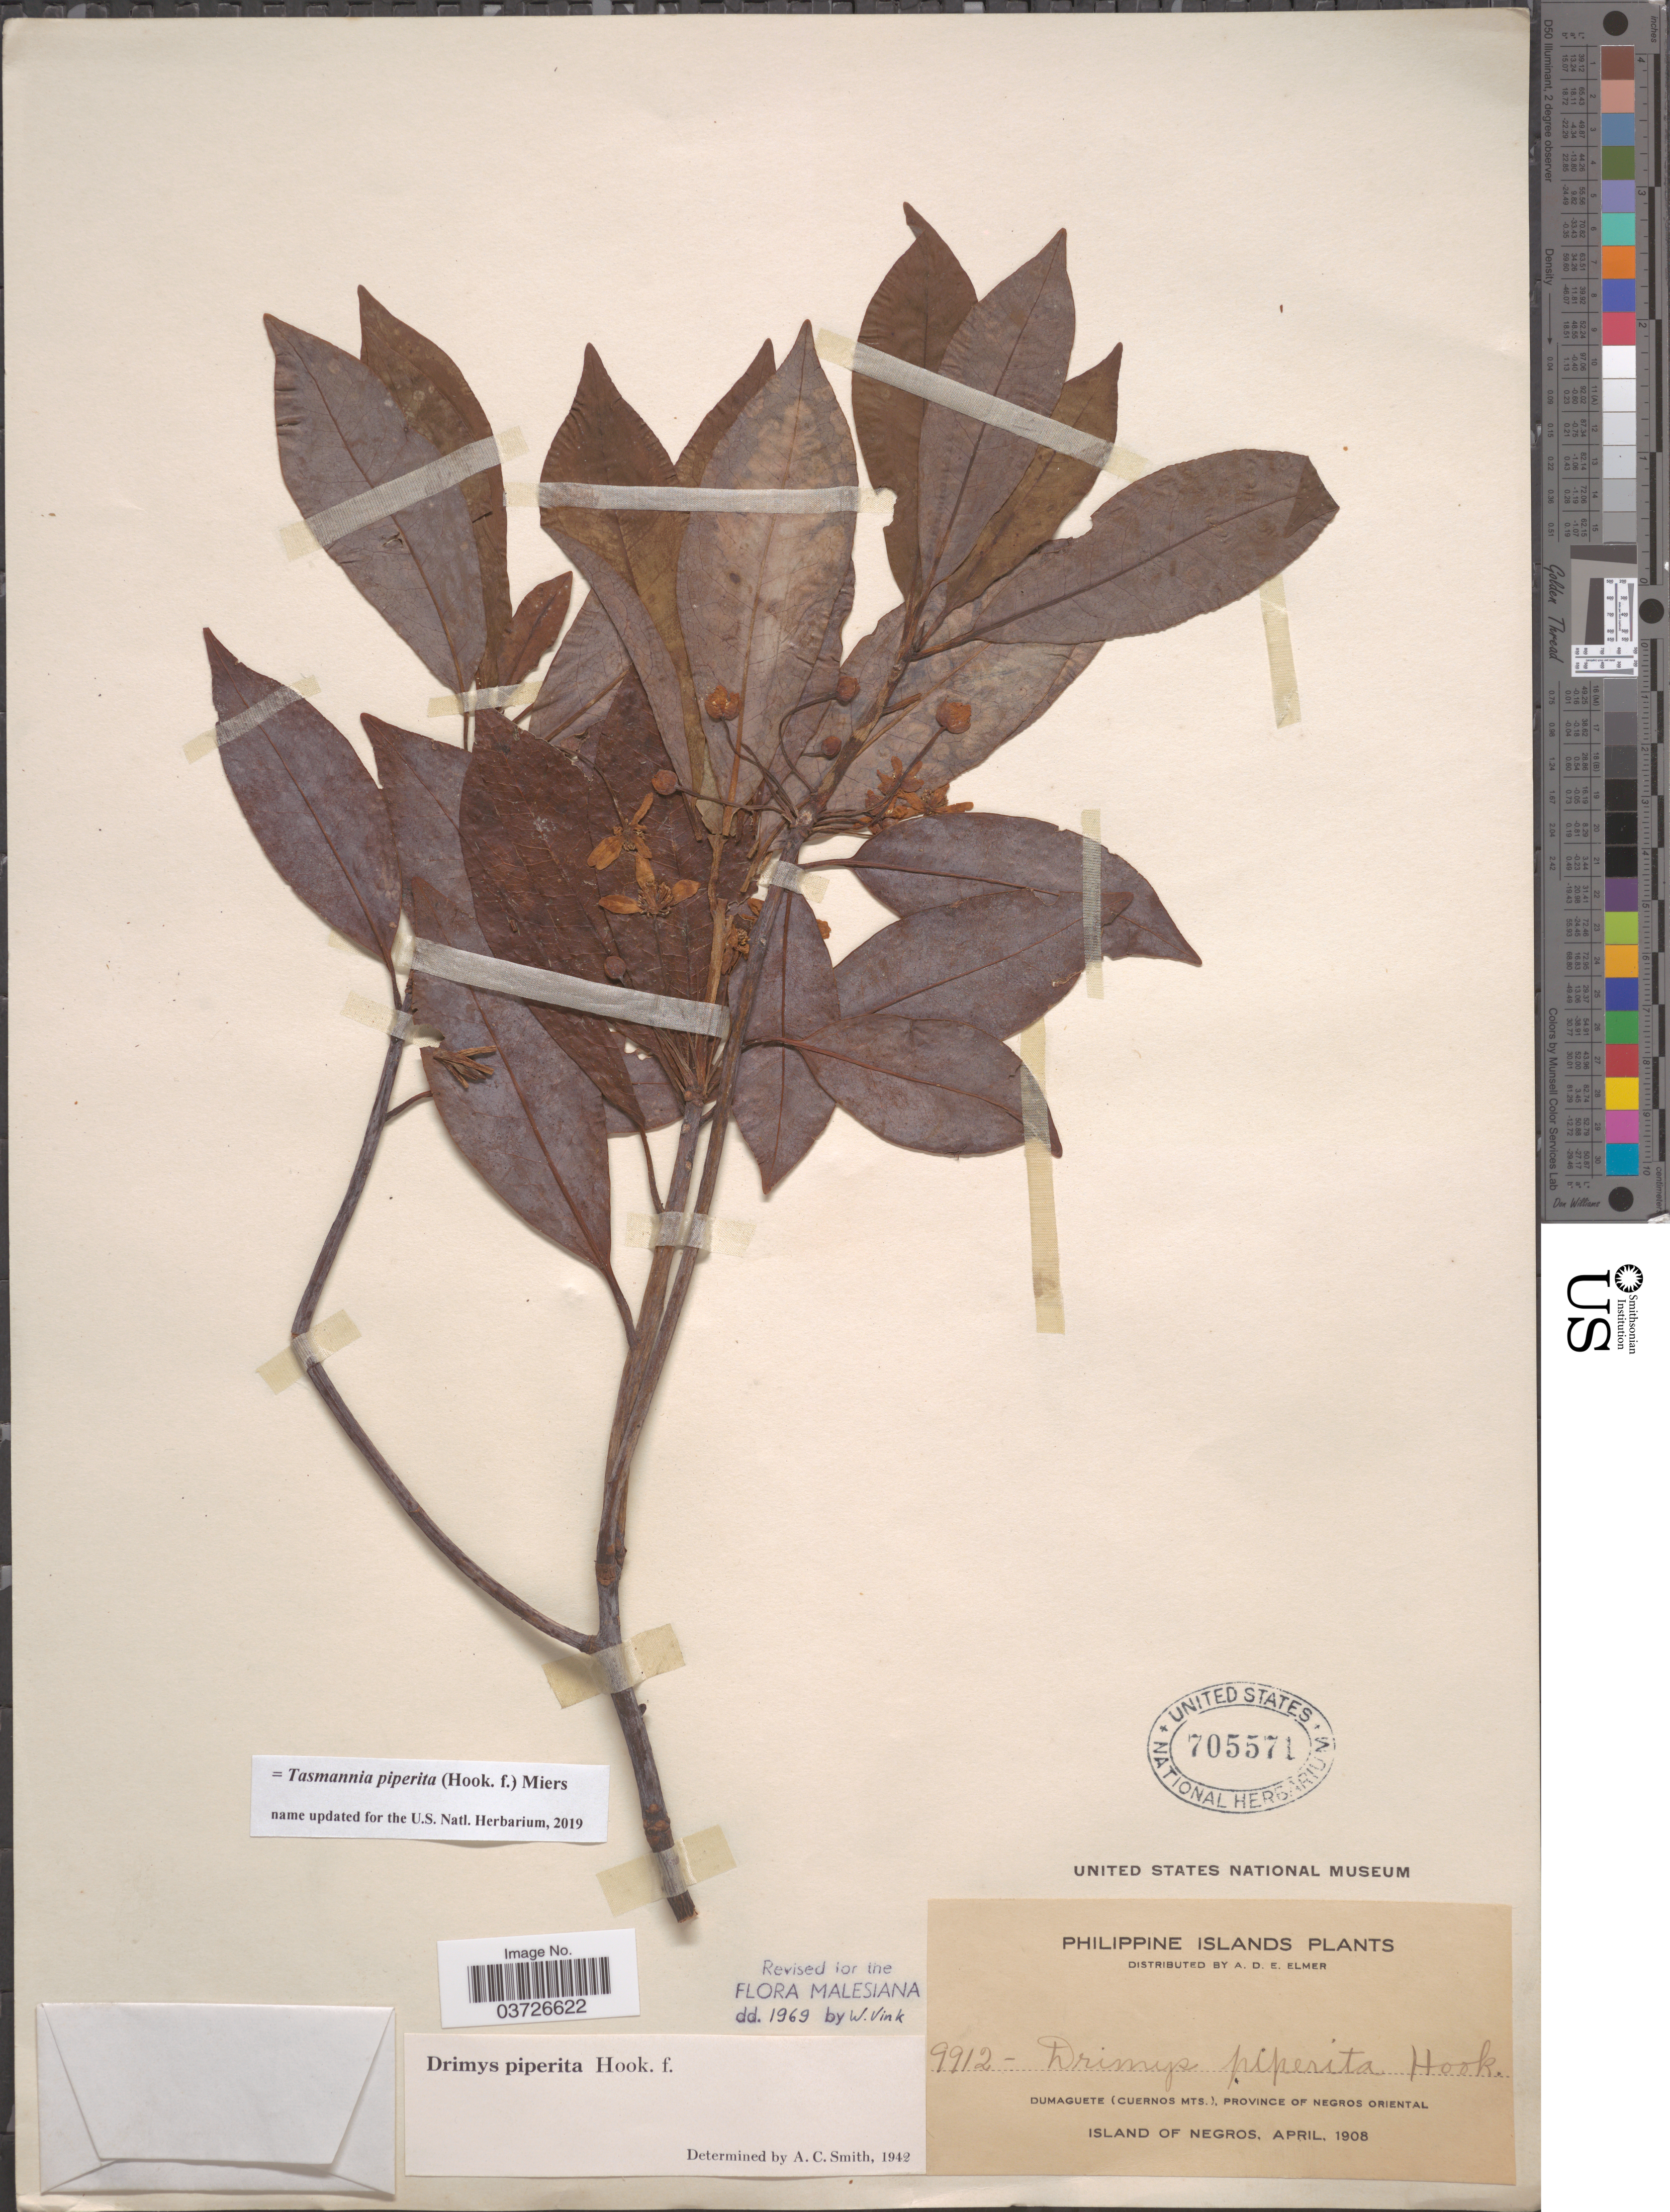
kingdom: Plantae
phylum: Tracheophyta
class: Magnoliopsida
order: Canellales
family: Winteraceae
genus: Tasmannia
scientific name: Tasmannia piperita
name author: (Hook. f.) Miers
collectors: A. D. E. Elmer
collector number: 9912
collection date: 1908-04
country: Philippines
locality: Philippine Islands. Dumaguete (Cuernos Mts.), Province of Negros Oriental, Island of Negros.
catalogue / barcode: US 705571